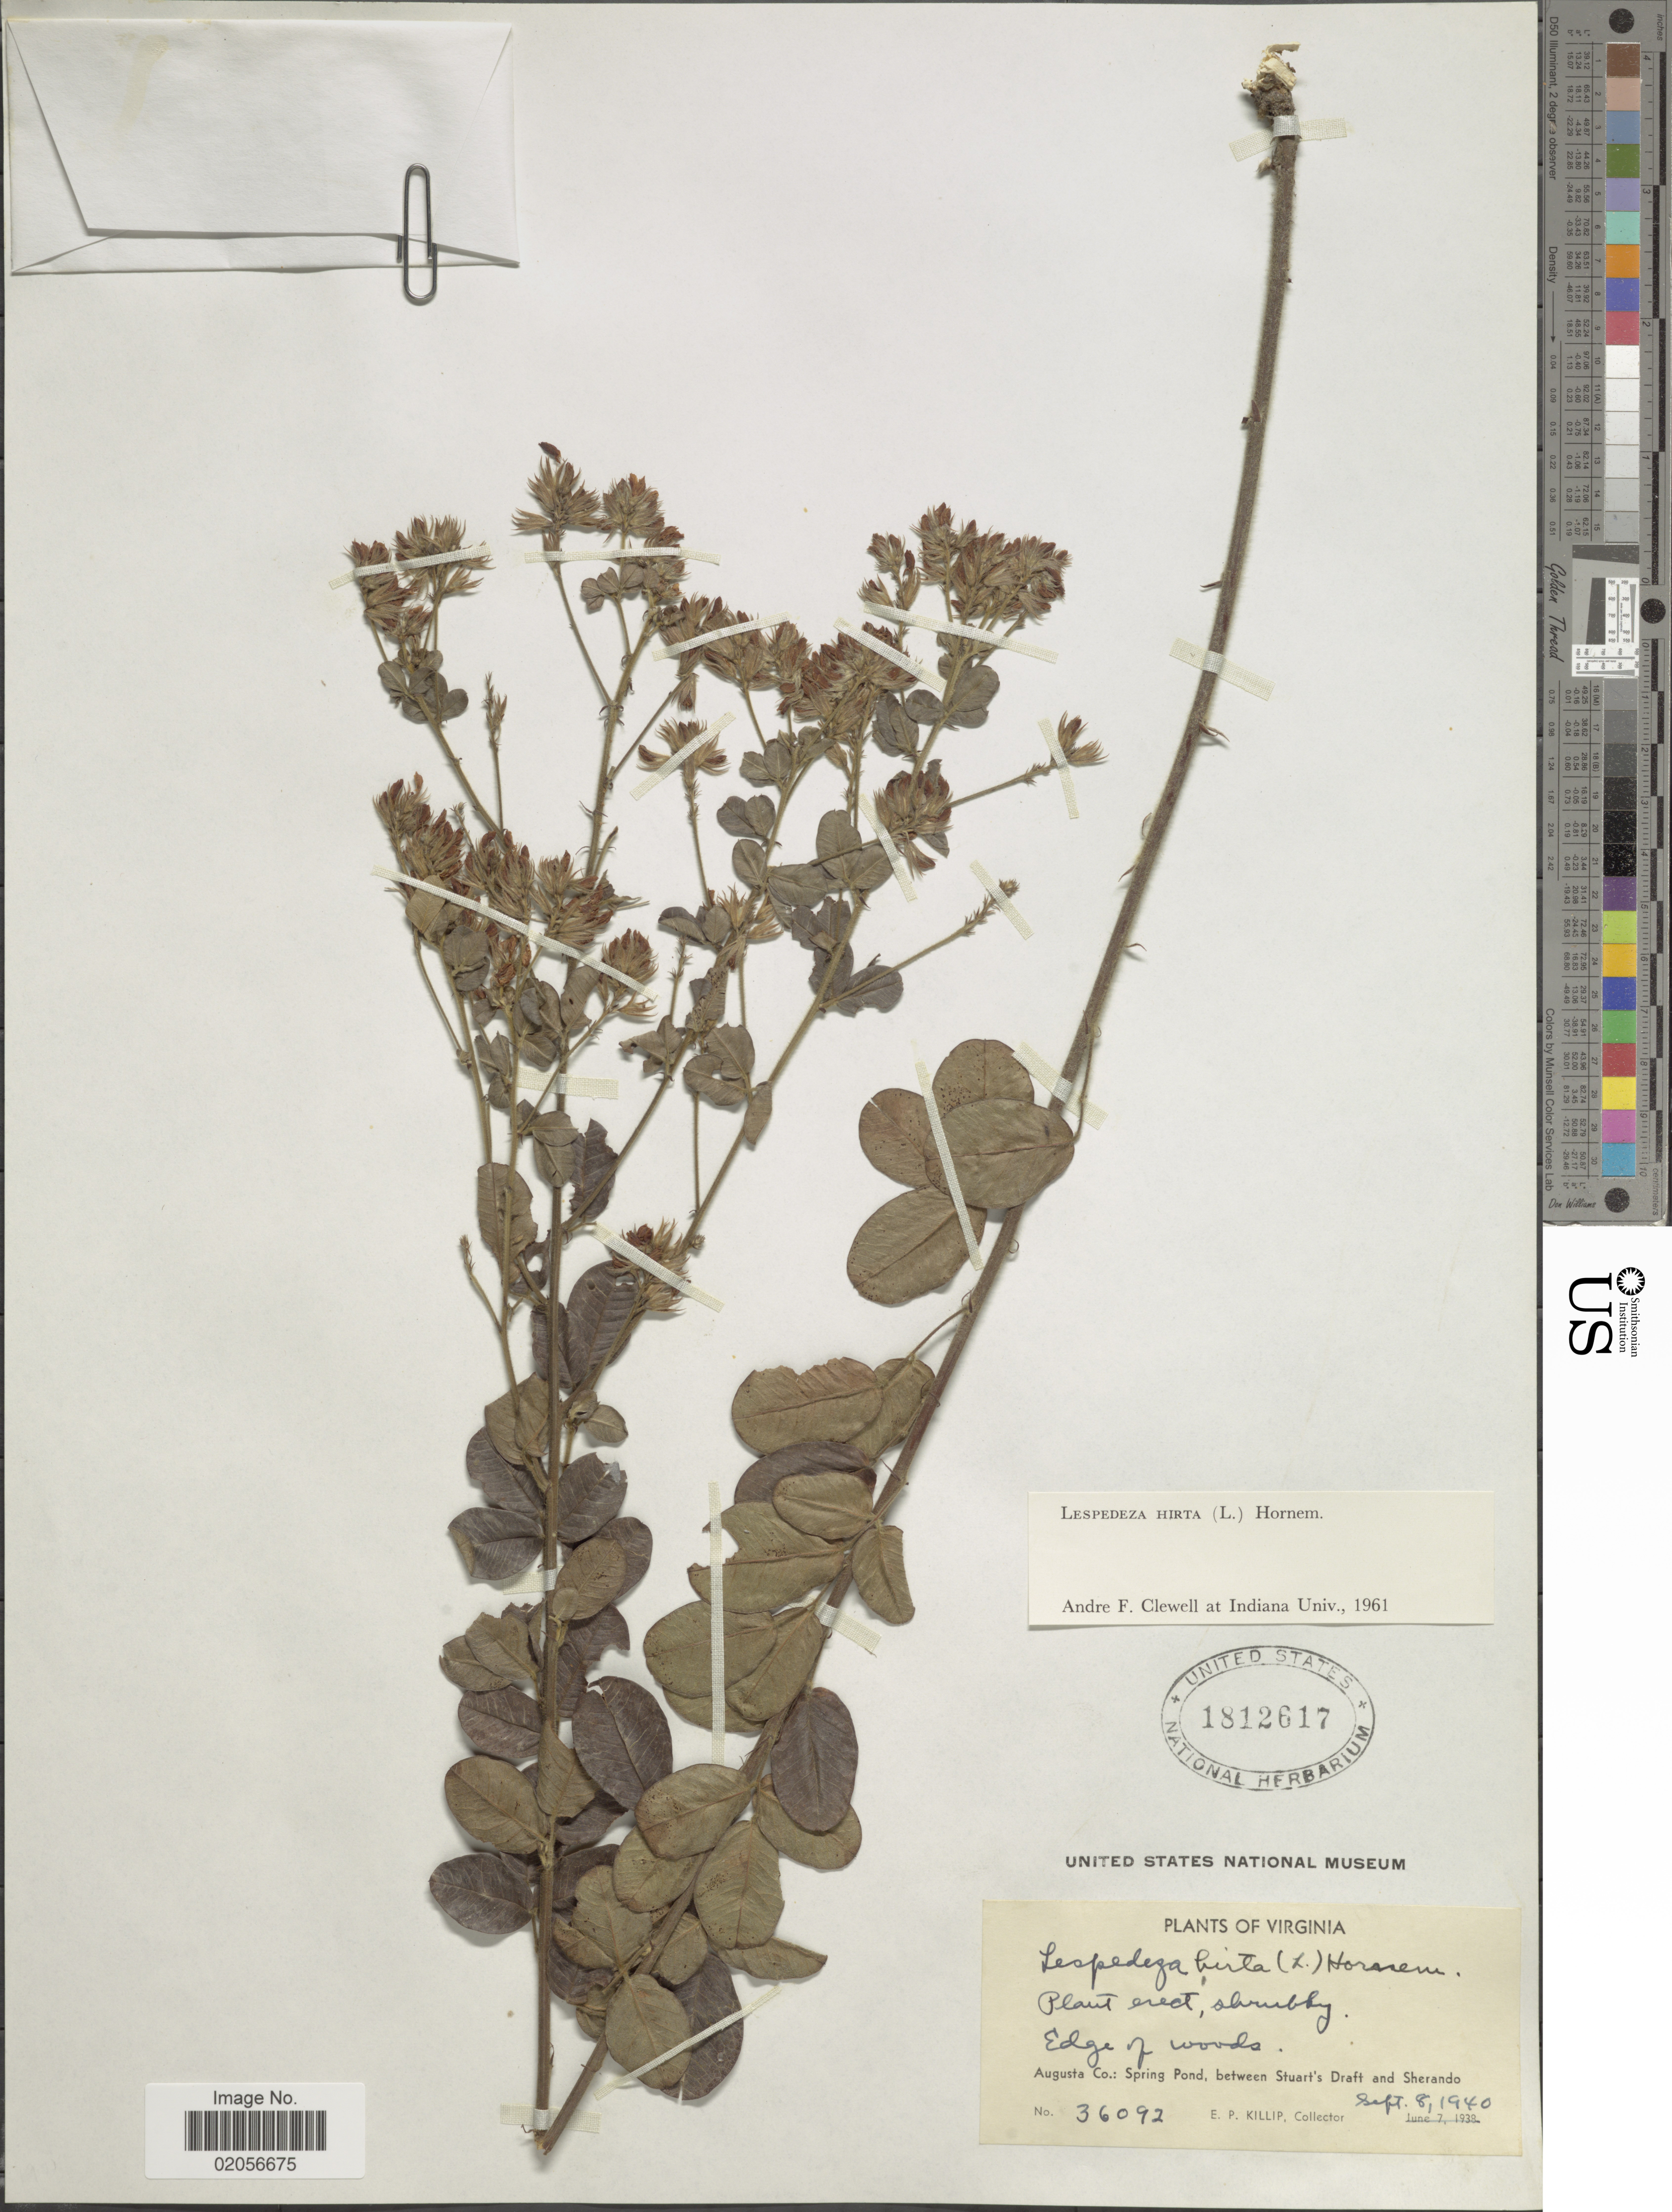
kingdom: Plantae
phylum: Tracheophyta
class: Magnoliopsida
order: Fabales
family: Fabaceae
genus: Lespedeza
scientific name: Lespedeza hirta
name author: (L.) Hornem.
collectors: E. P. Killip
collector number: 36092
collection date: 1940-09-08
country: United States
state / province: Virginia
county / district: Augusta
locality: Edge of woods, Augusta Co: Spring Pond, between Staurt's Draft and Sherando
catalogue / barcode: US 1812617